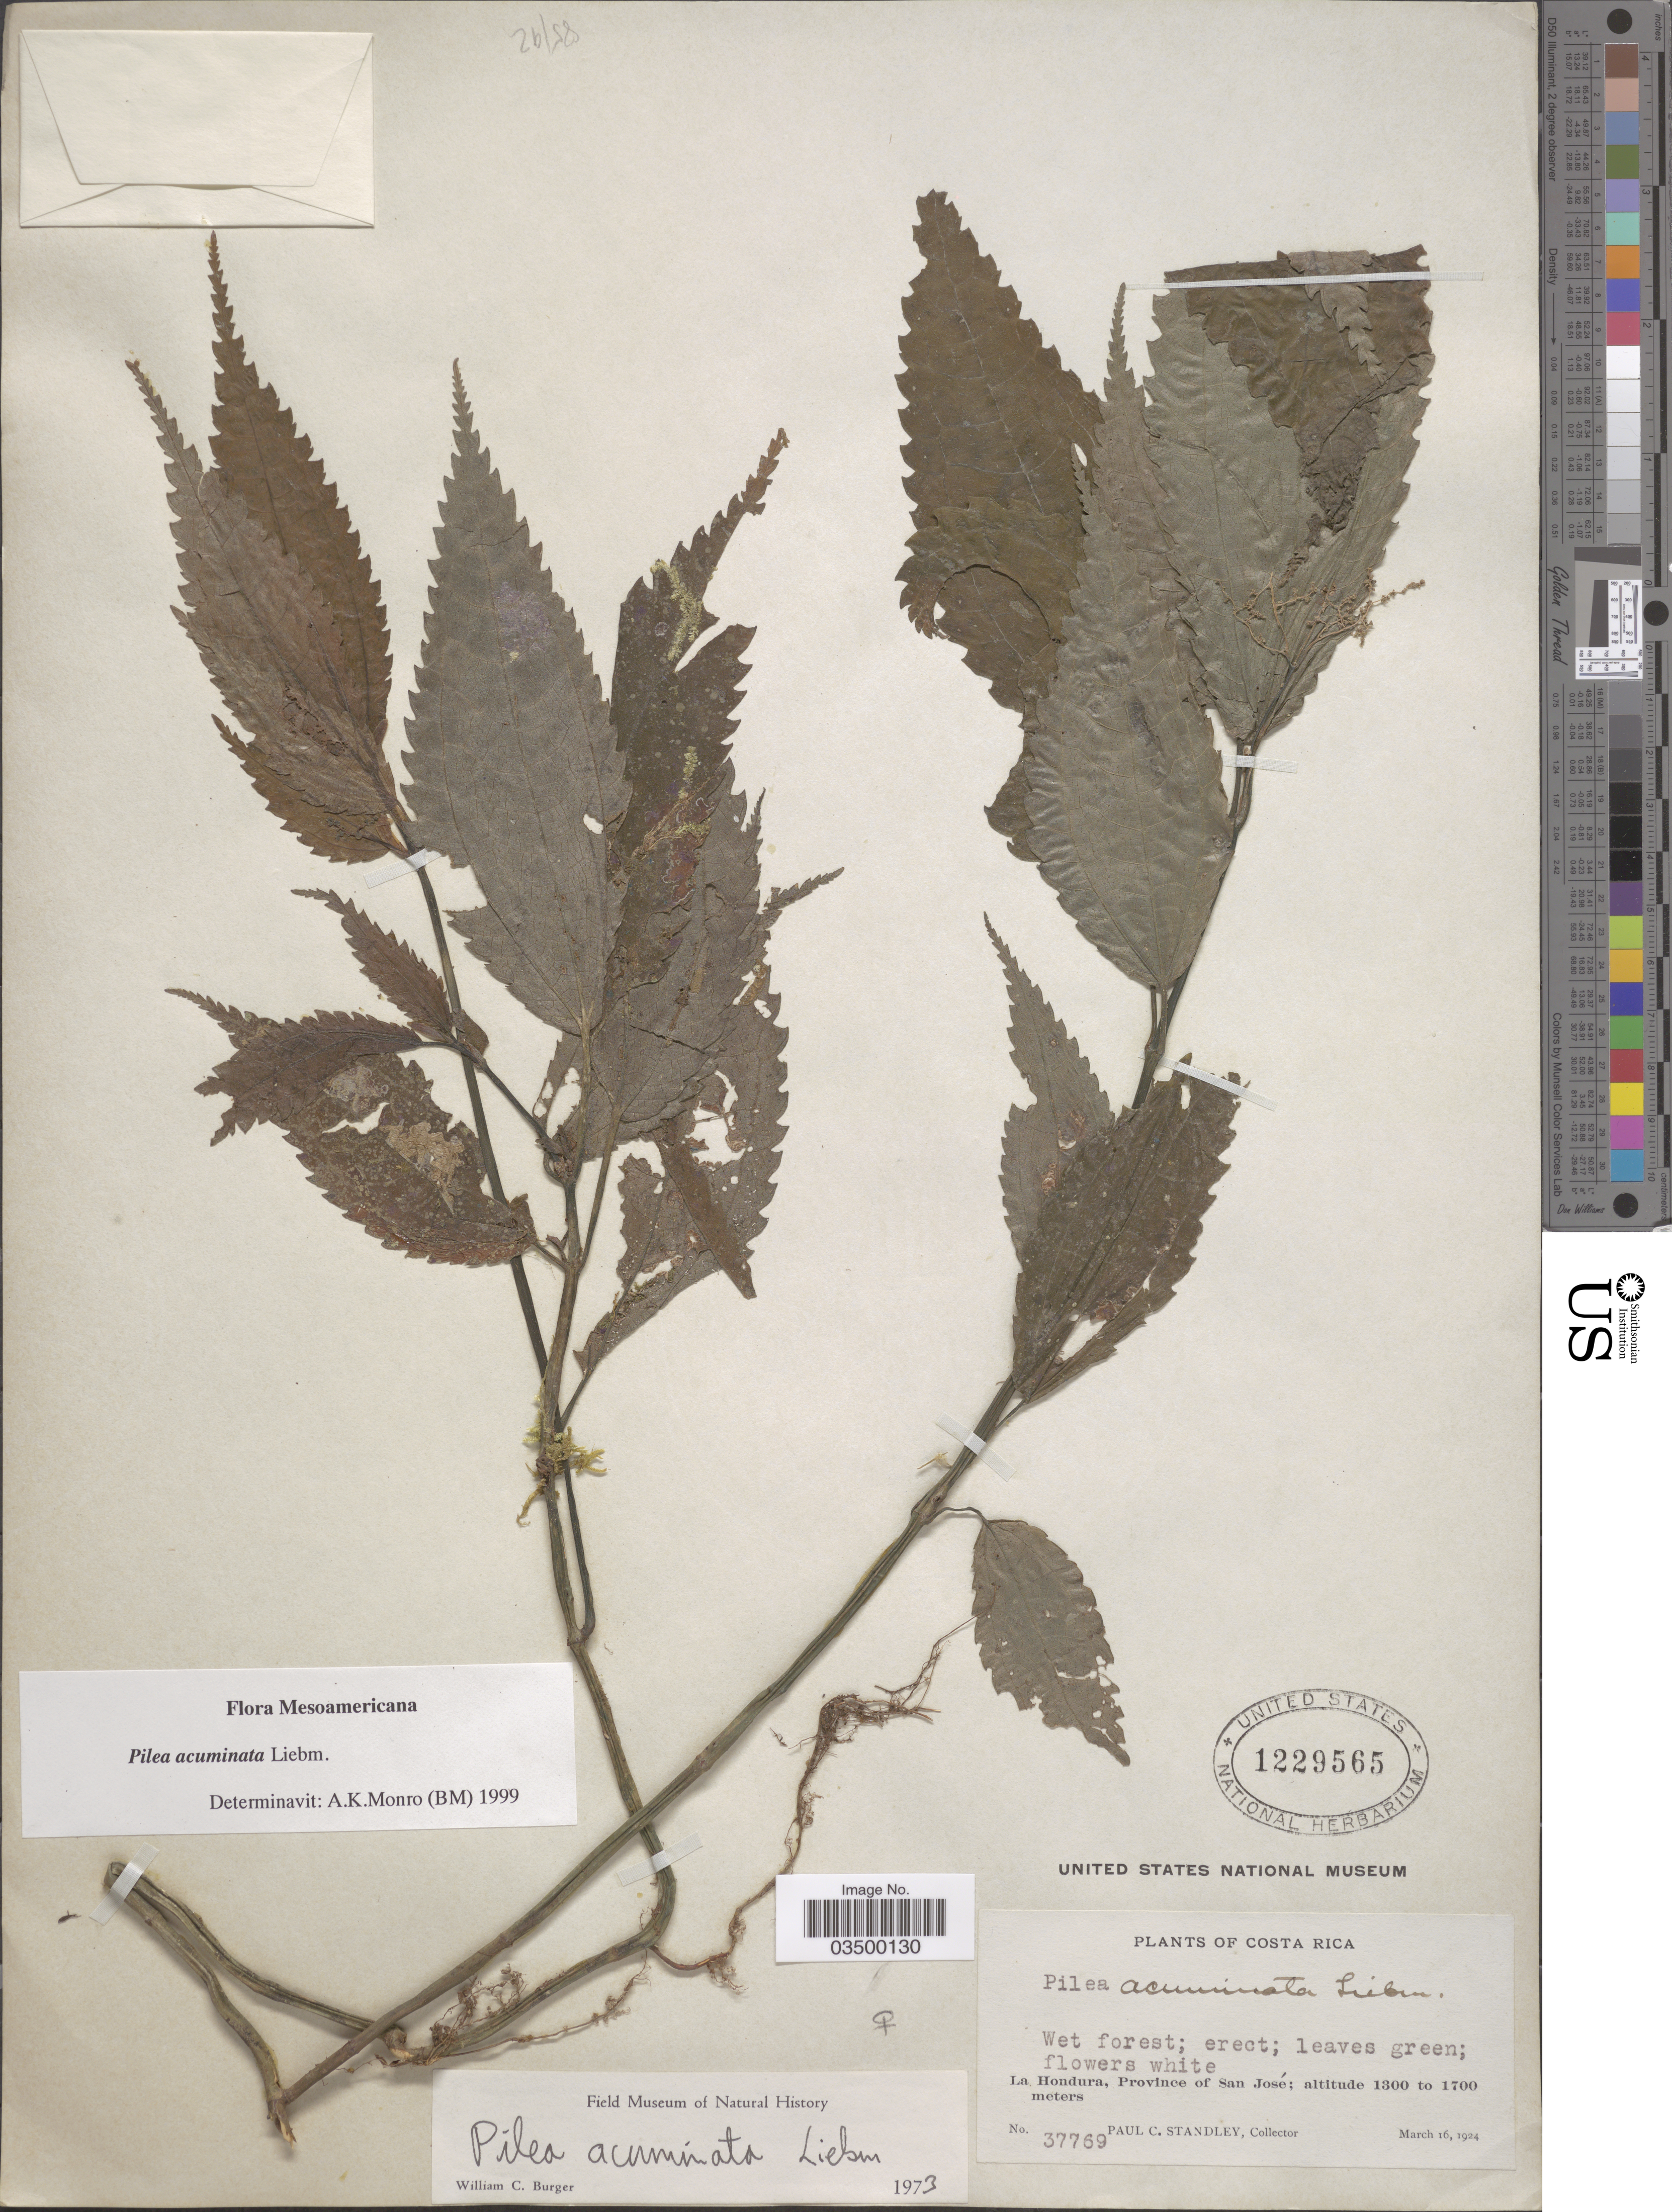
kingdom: Plantae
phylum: Tracheophyta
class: Magnoliopsida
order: Rosales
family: Urticaceae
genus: Pilea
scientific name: Pilea acuminata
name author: Liebm.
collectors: P. C. Standley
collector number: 37769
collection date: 1924-03-16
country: Costa Rica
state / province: San José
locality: La Hondura.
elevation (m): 1300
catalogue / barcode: US 1229565